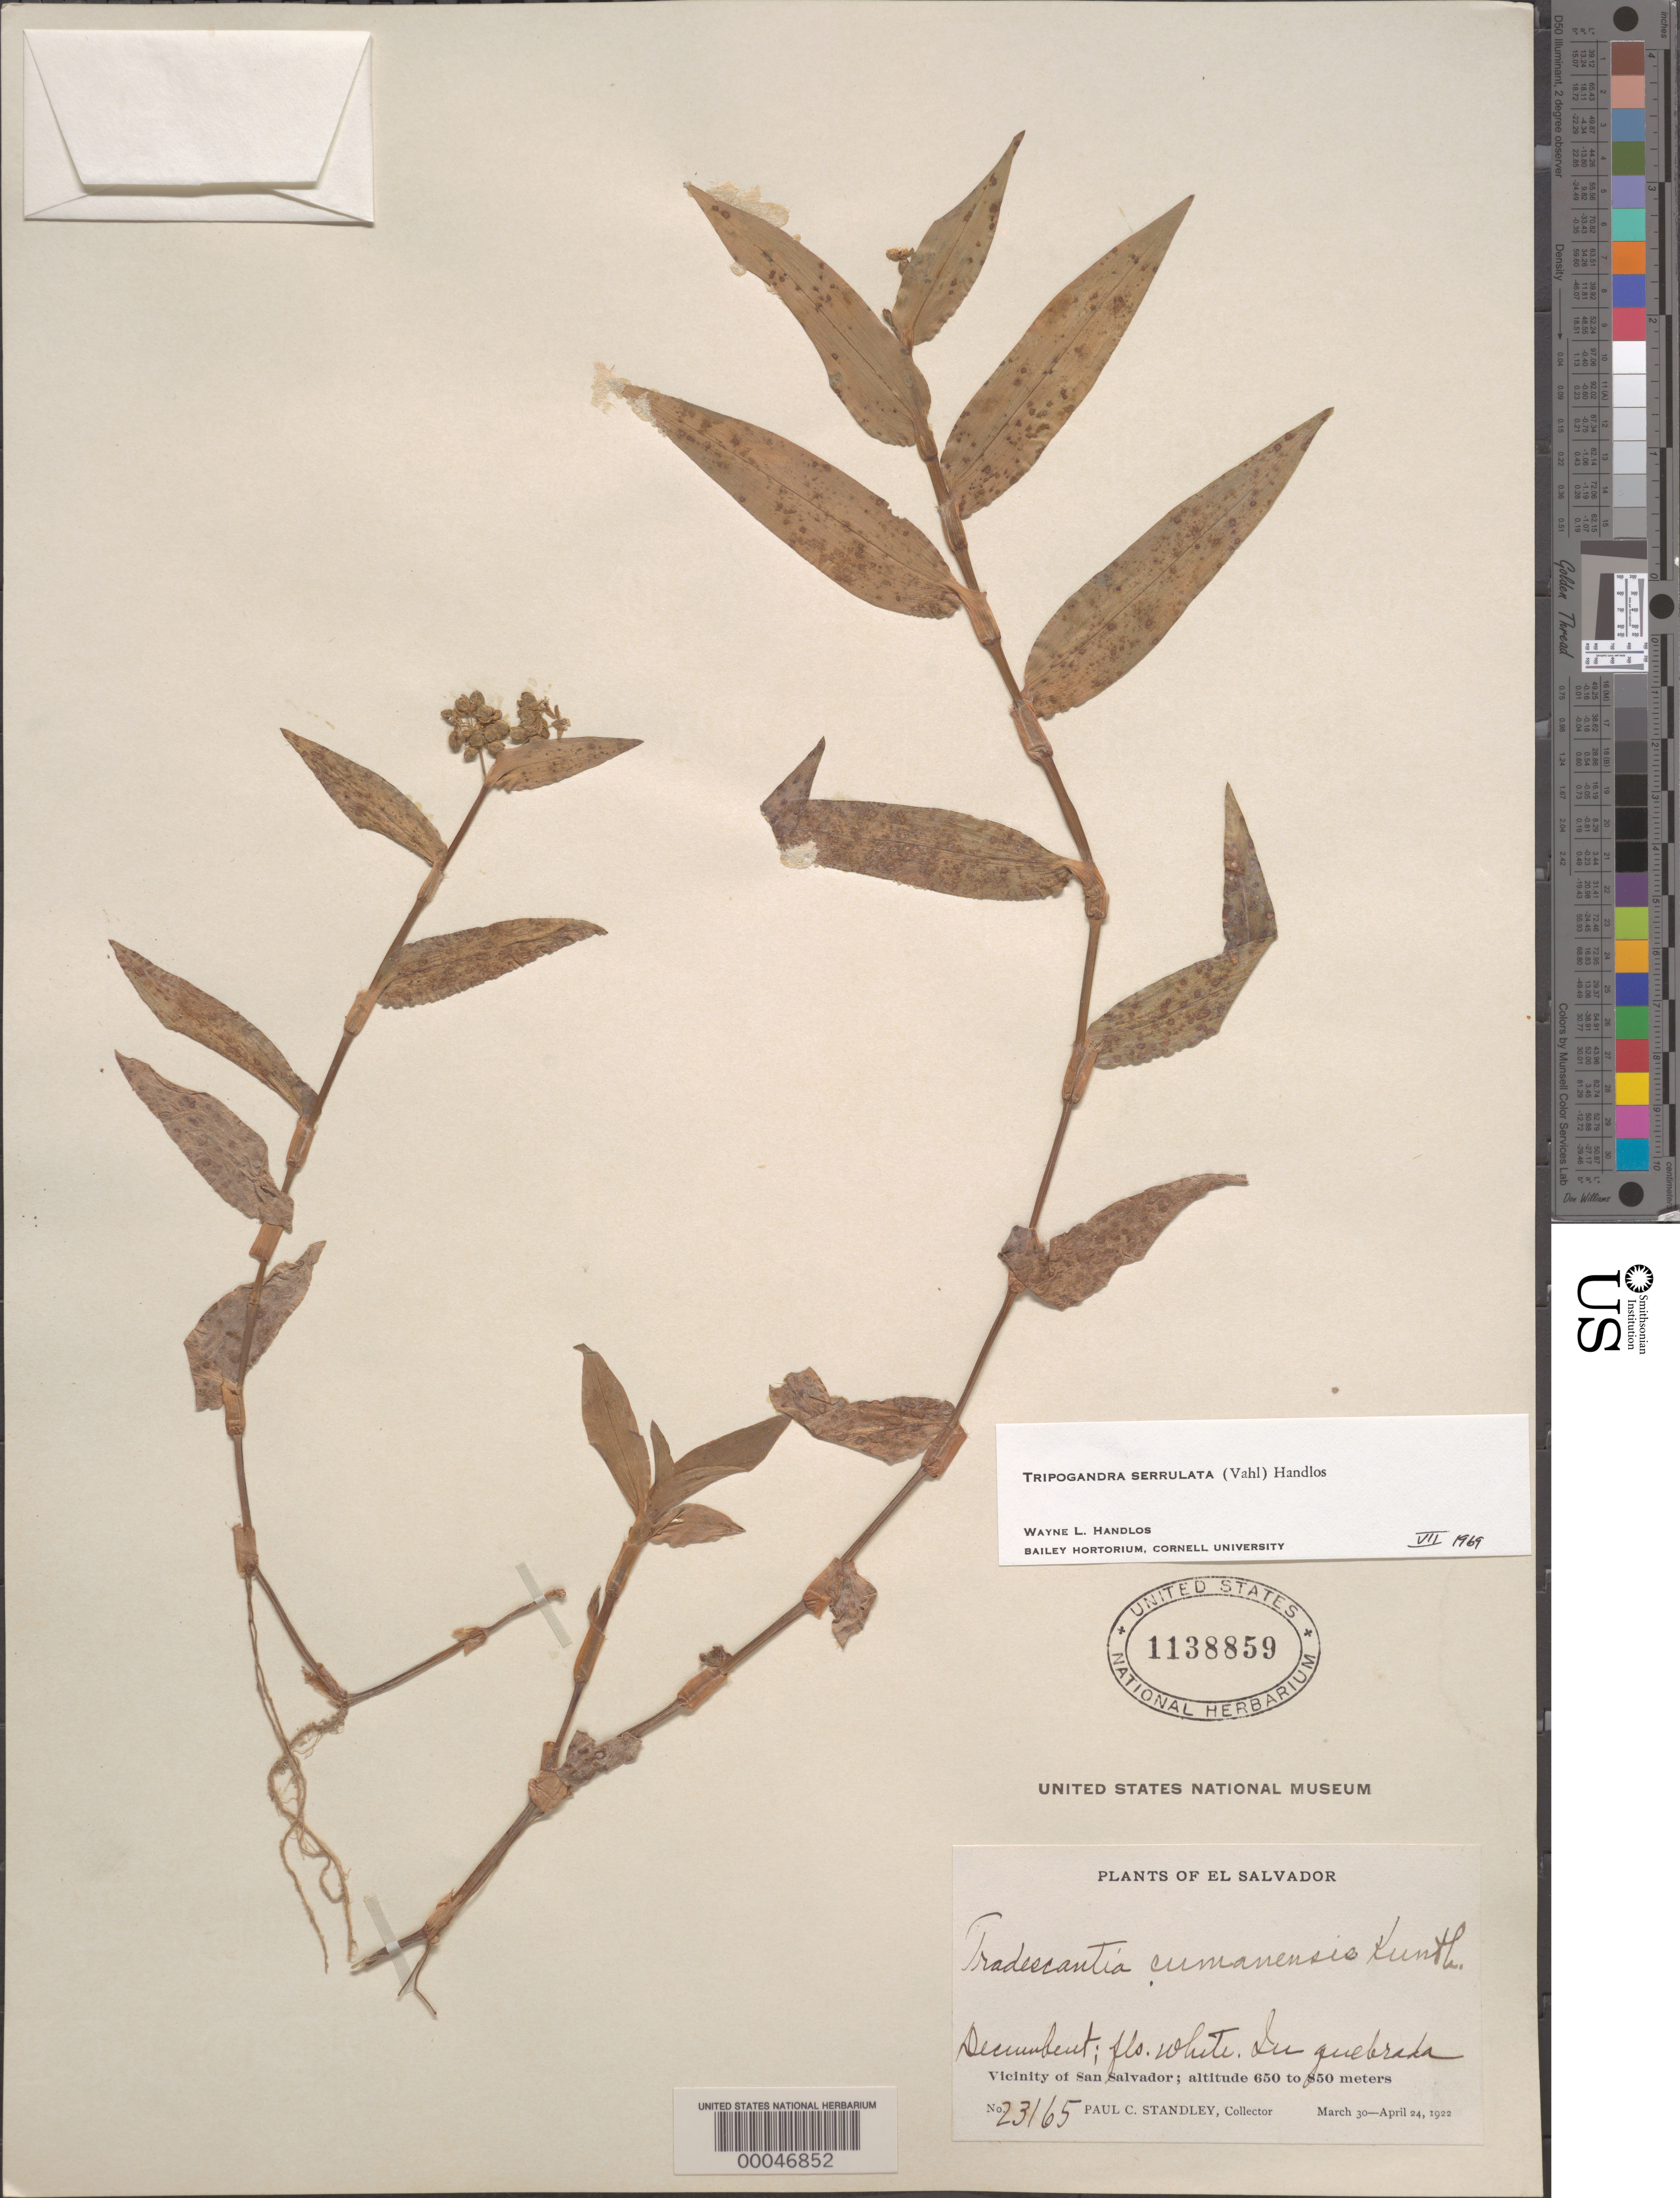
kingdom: Plantae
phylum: Tracheophyta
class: Liliopsida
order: Commelinales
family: Commelinaceae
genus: Tripogandra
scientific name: Tripogandra serrulata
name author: (Vahl) Handlos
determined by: Handlos, W. L.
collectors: P. C. Standley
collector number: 23165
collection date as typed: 30 Mar 1922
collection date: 1922-03-30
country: El Salvador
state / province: San Salvador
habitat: Ravine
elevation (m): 650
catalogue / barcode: US 1138859